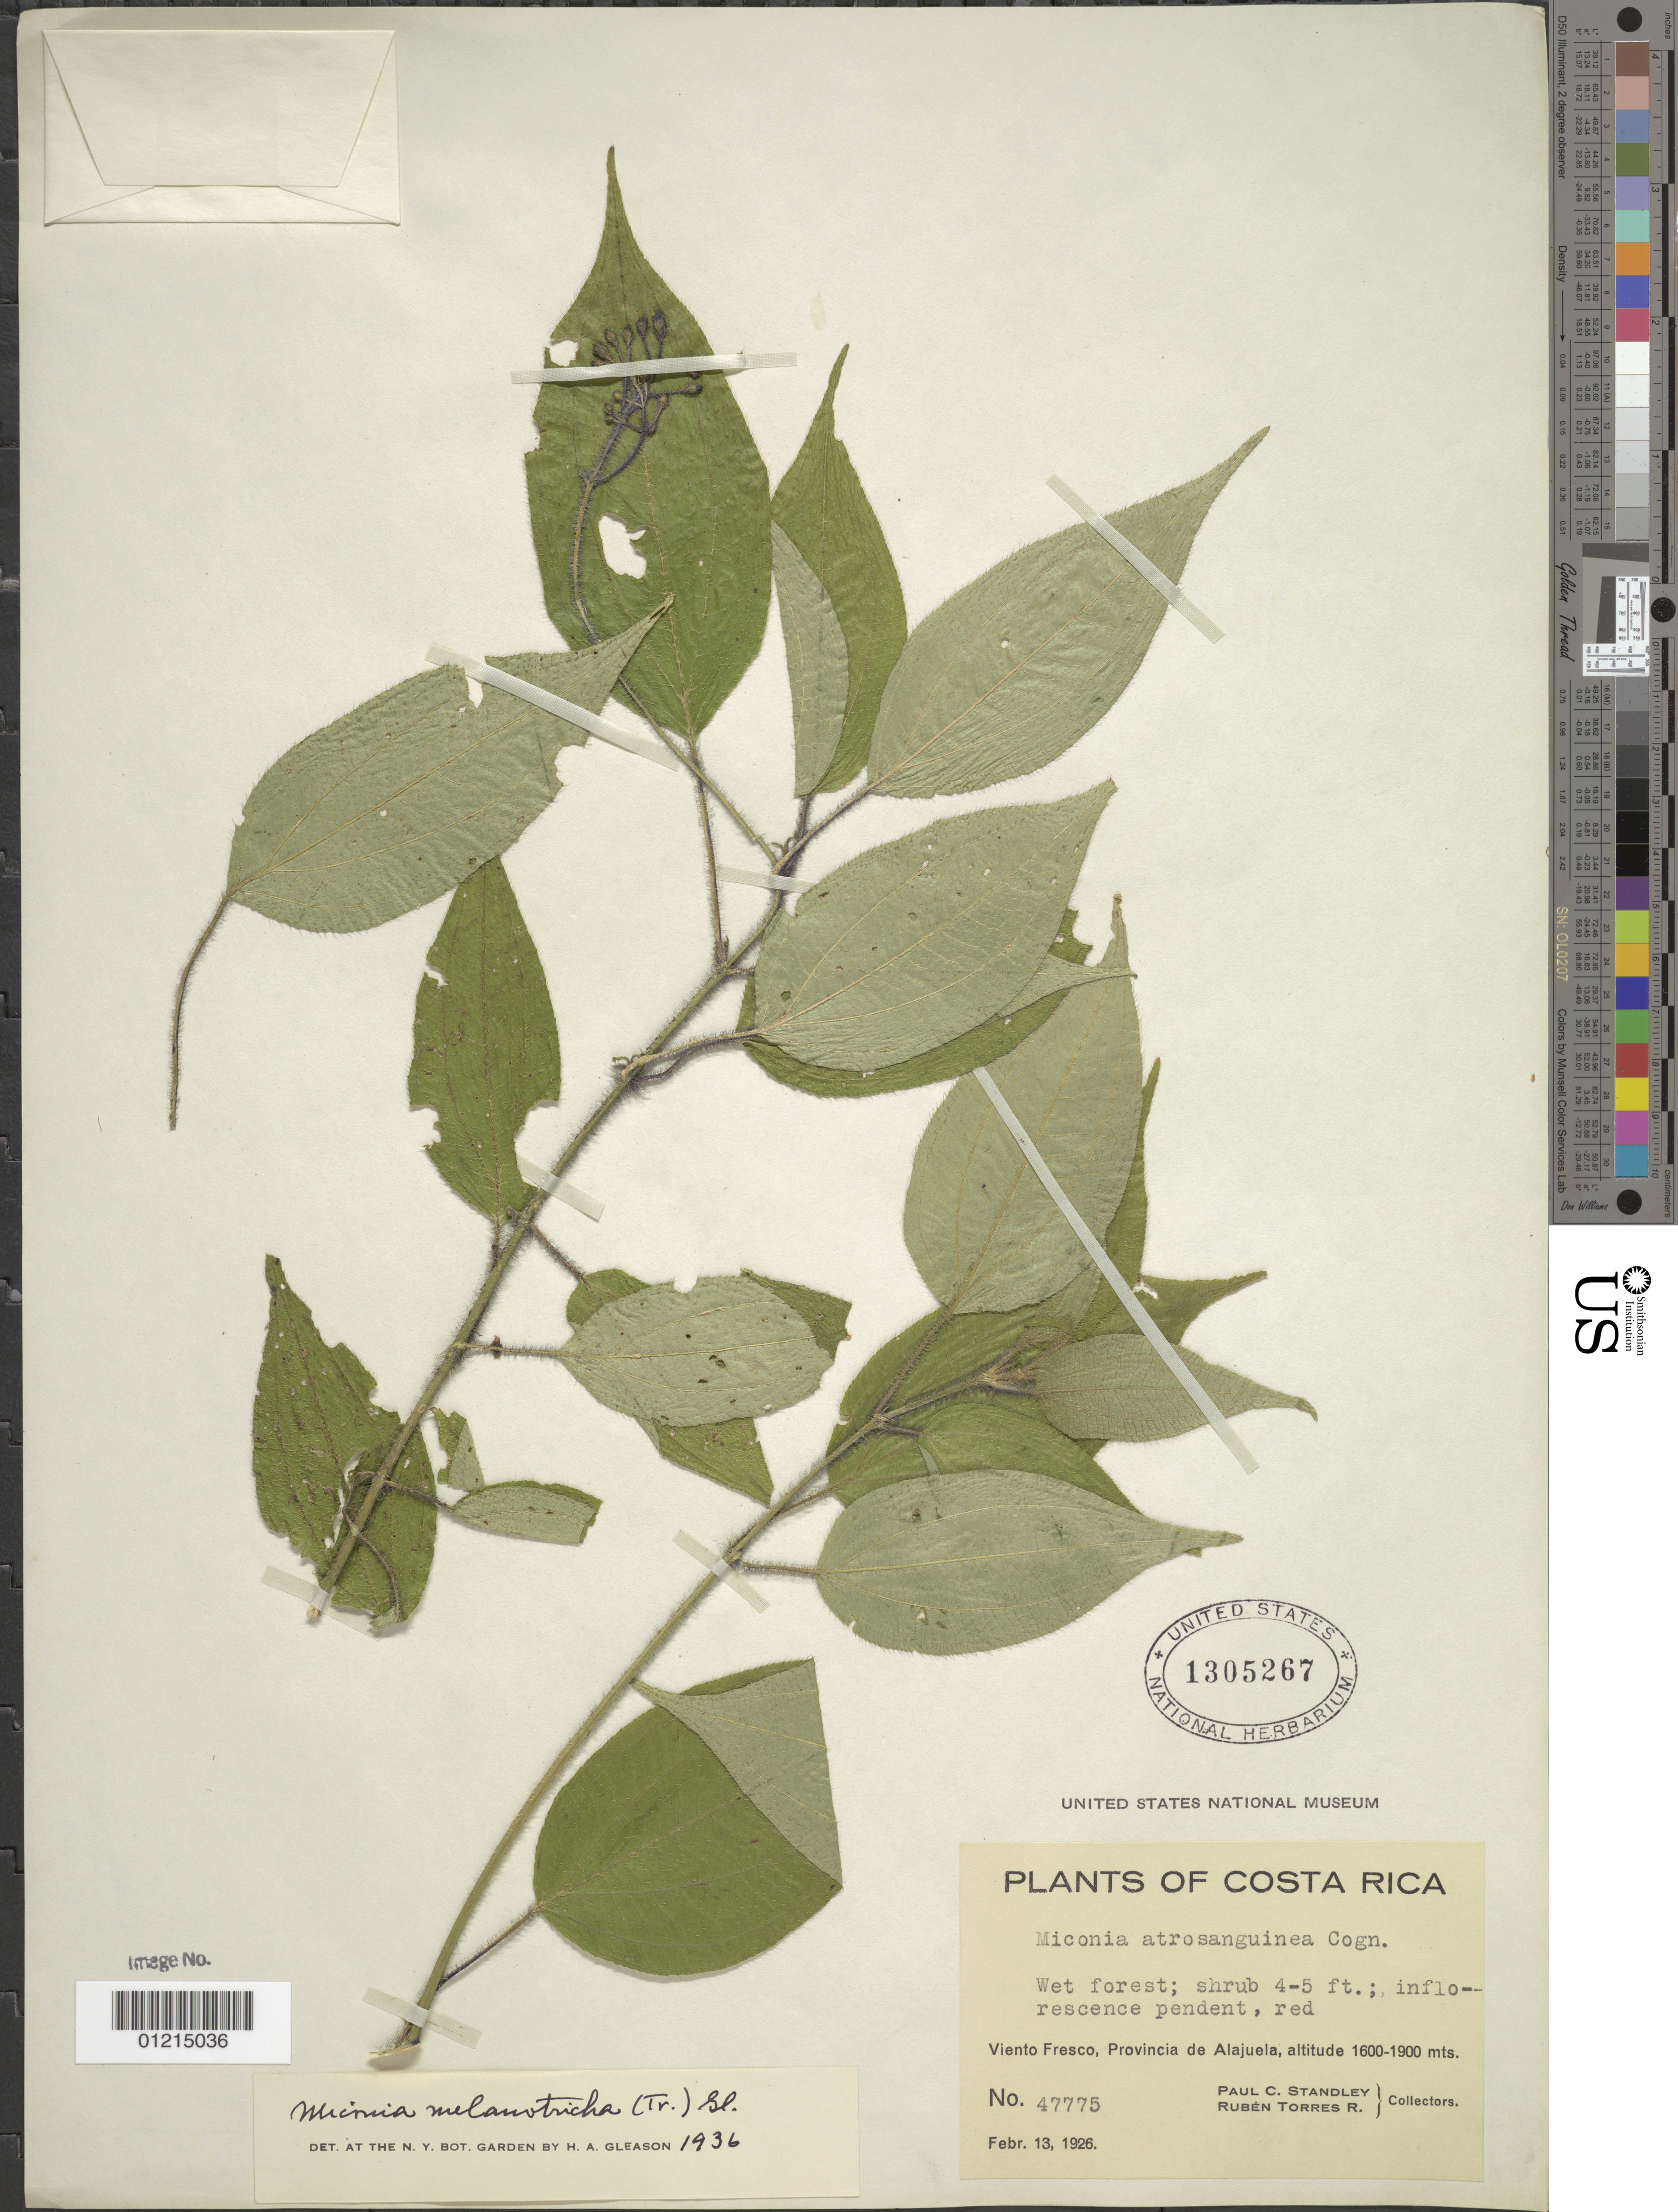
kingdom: Plantae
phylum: Tracheophyta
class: Magnoliopsida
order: Myrtales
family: Melastomataceae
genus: Miconia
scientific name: Miconia melanotricha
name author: (Triana) Gleason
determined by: Gleason, H. A.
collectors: P. C. Standley & J. Valerio R.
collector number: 47775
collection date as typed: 13 Feb 1926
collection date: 1926-02-13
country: Costa Rica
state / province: Alajuela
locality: Viento Fresco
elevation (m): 1600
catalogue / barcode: US 1305267